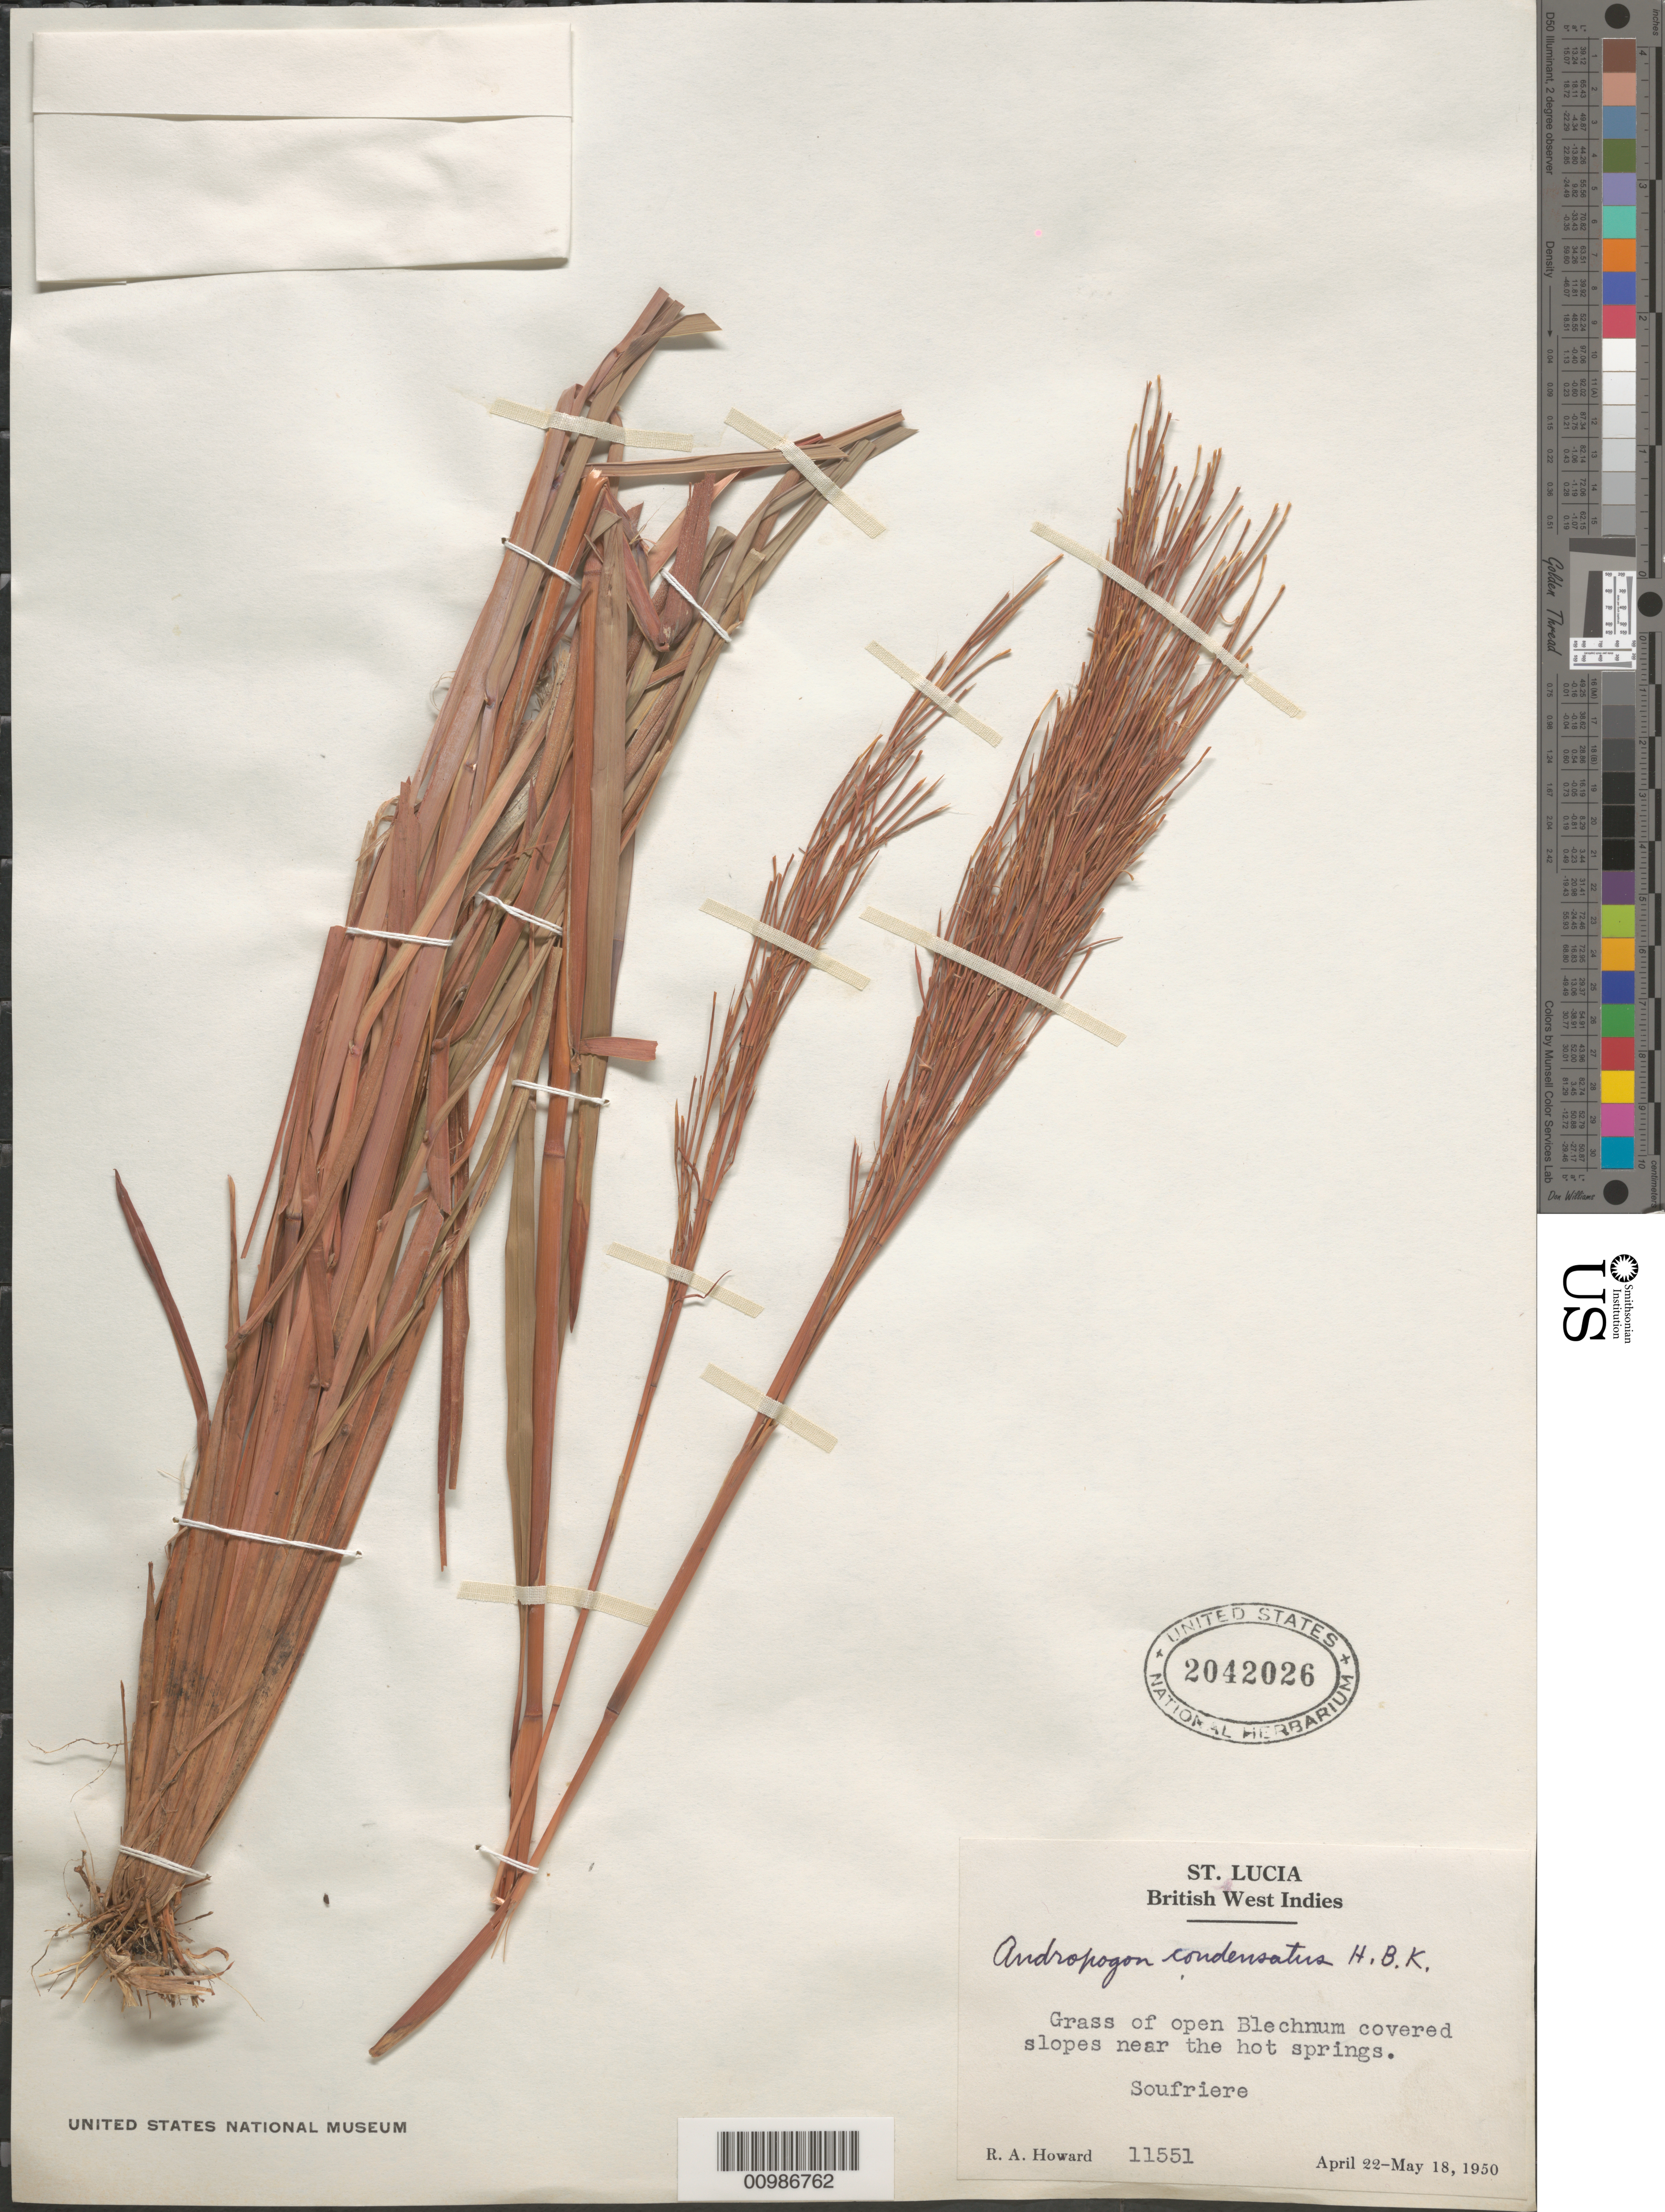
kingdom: Plantae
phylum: Tracheophyta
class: Liliopsida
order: Poales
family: Poaceae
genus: Andropogon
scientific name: Andropogon condensatus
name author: Kunth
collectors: R. A. Howard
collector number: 11551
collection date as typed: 22 Apr 1950 to18 May 1950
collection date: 1950-04-22/1950-05-18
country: St. Lucia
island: St. Lucia I.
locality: Soufriere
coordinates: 0 N, 0 E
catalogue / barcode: US 2042026